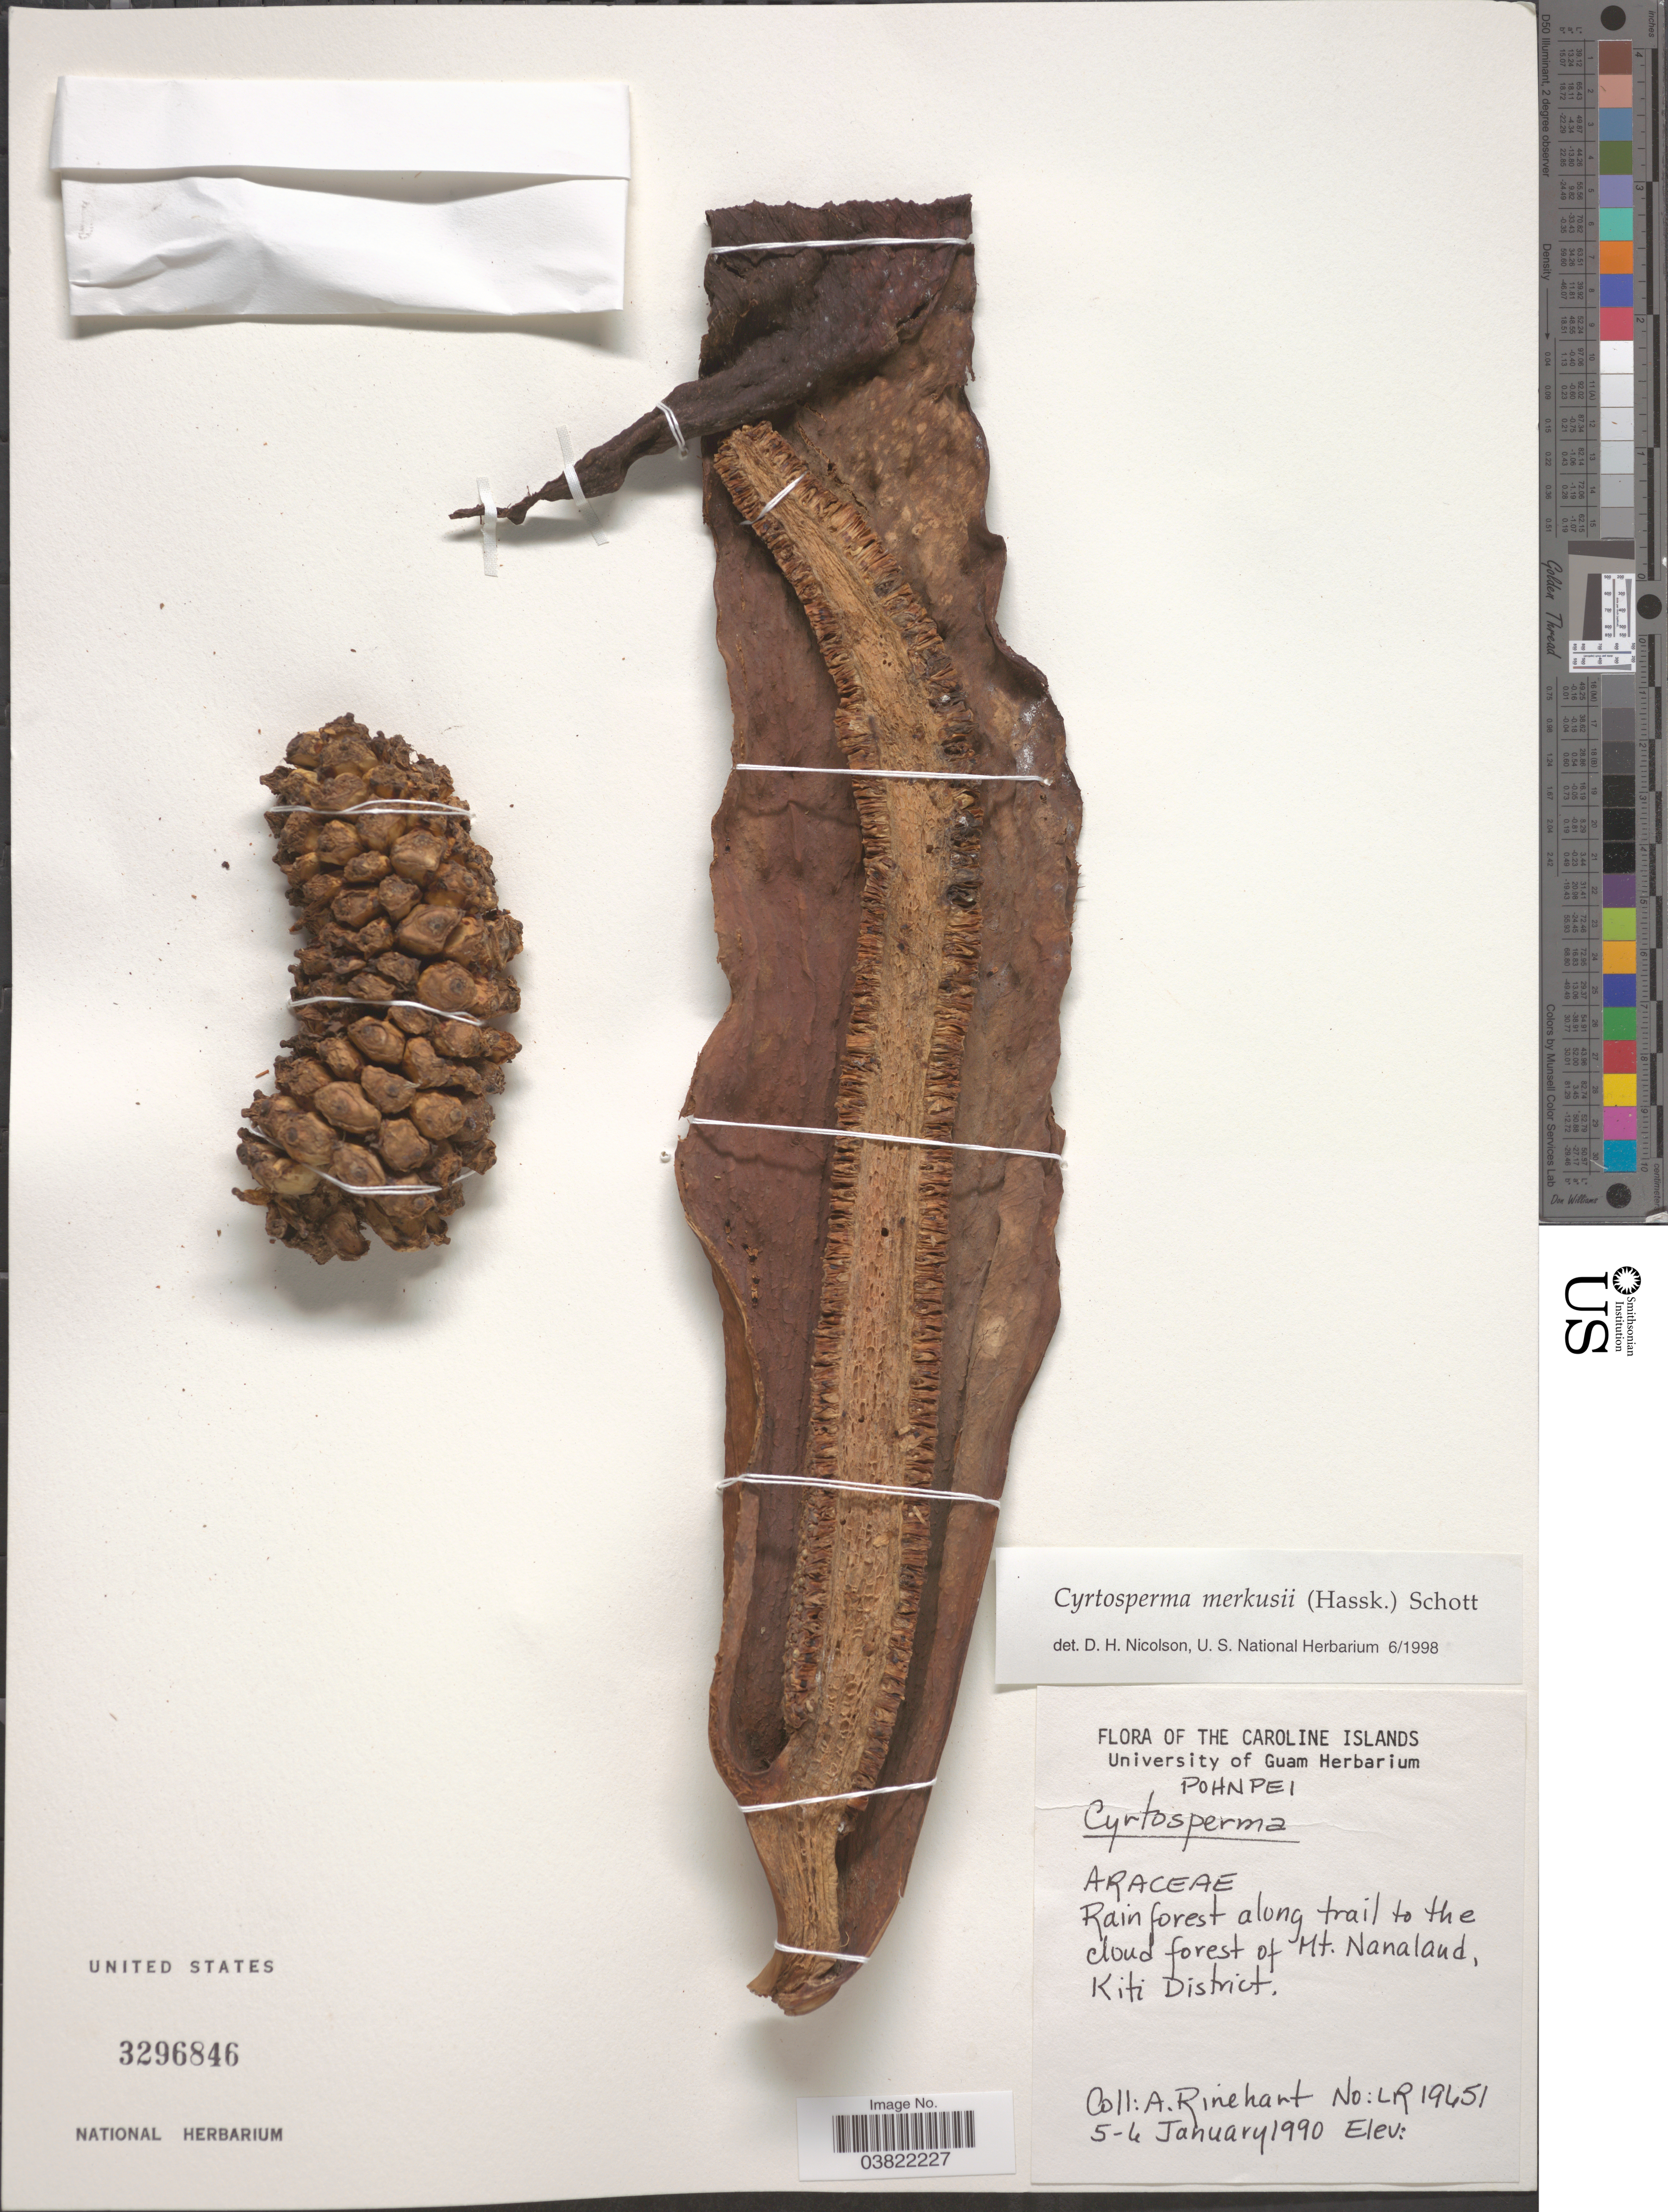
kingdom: Plantae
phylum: Tracheophyta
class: Liliopsida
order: Alismatales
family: Araceae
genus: Cyrtosperma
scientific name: Cyrtosperma merkusii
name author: (Hassk.) Schott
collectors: A. Rinehart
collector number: LR 19651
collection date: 1990-01-05/1990-01-06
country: Micronesia, Federated States of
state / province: Pohnpei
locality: The Caroline Islands. Rain forest along trail to the cloud forest of Mt. Nanaland, Kiti District.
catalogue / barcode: US 3296846